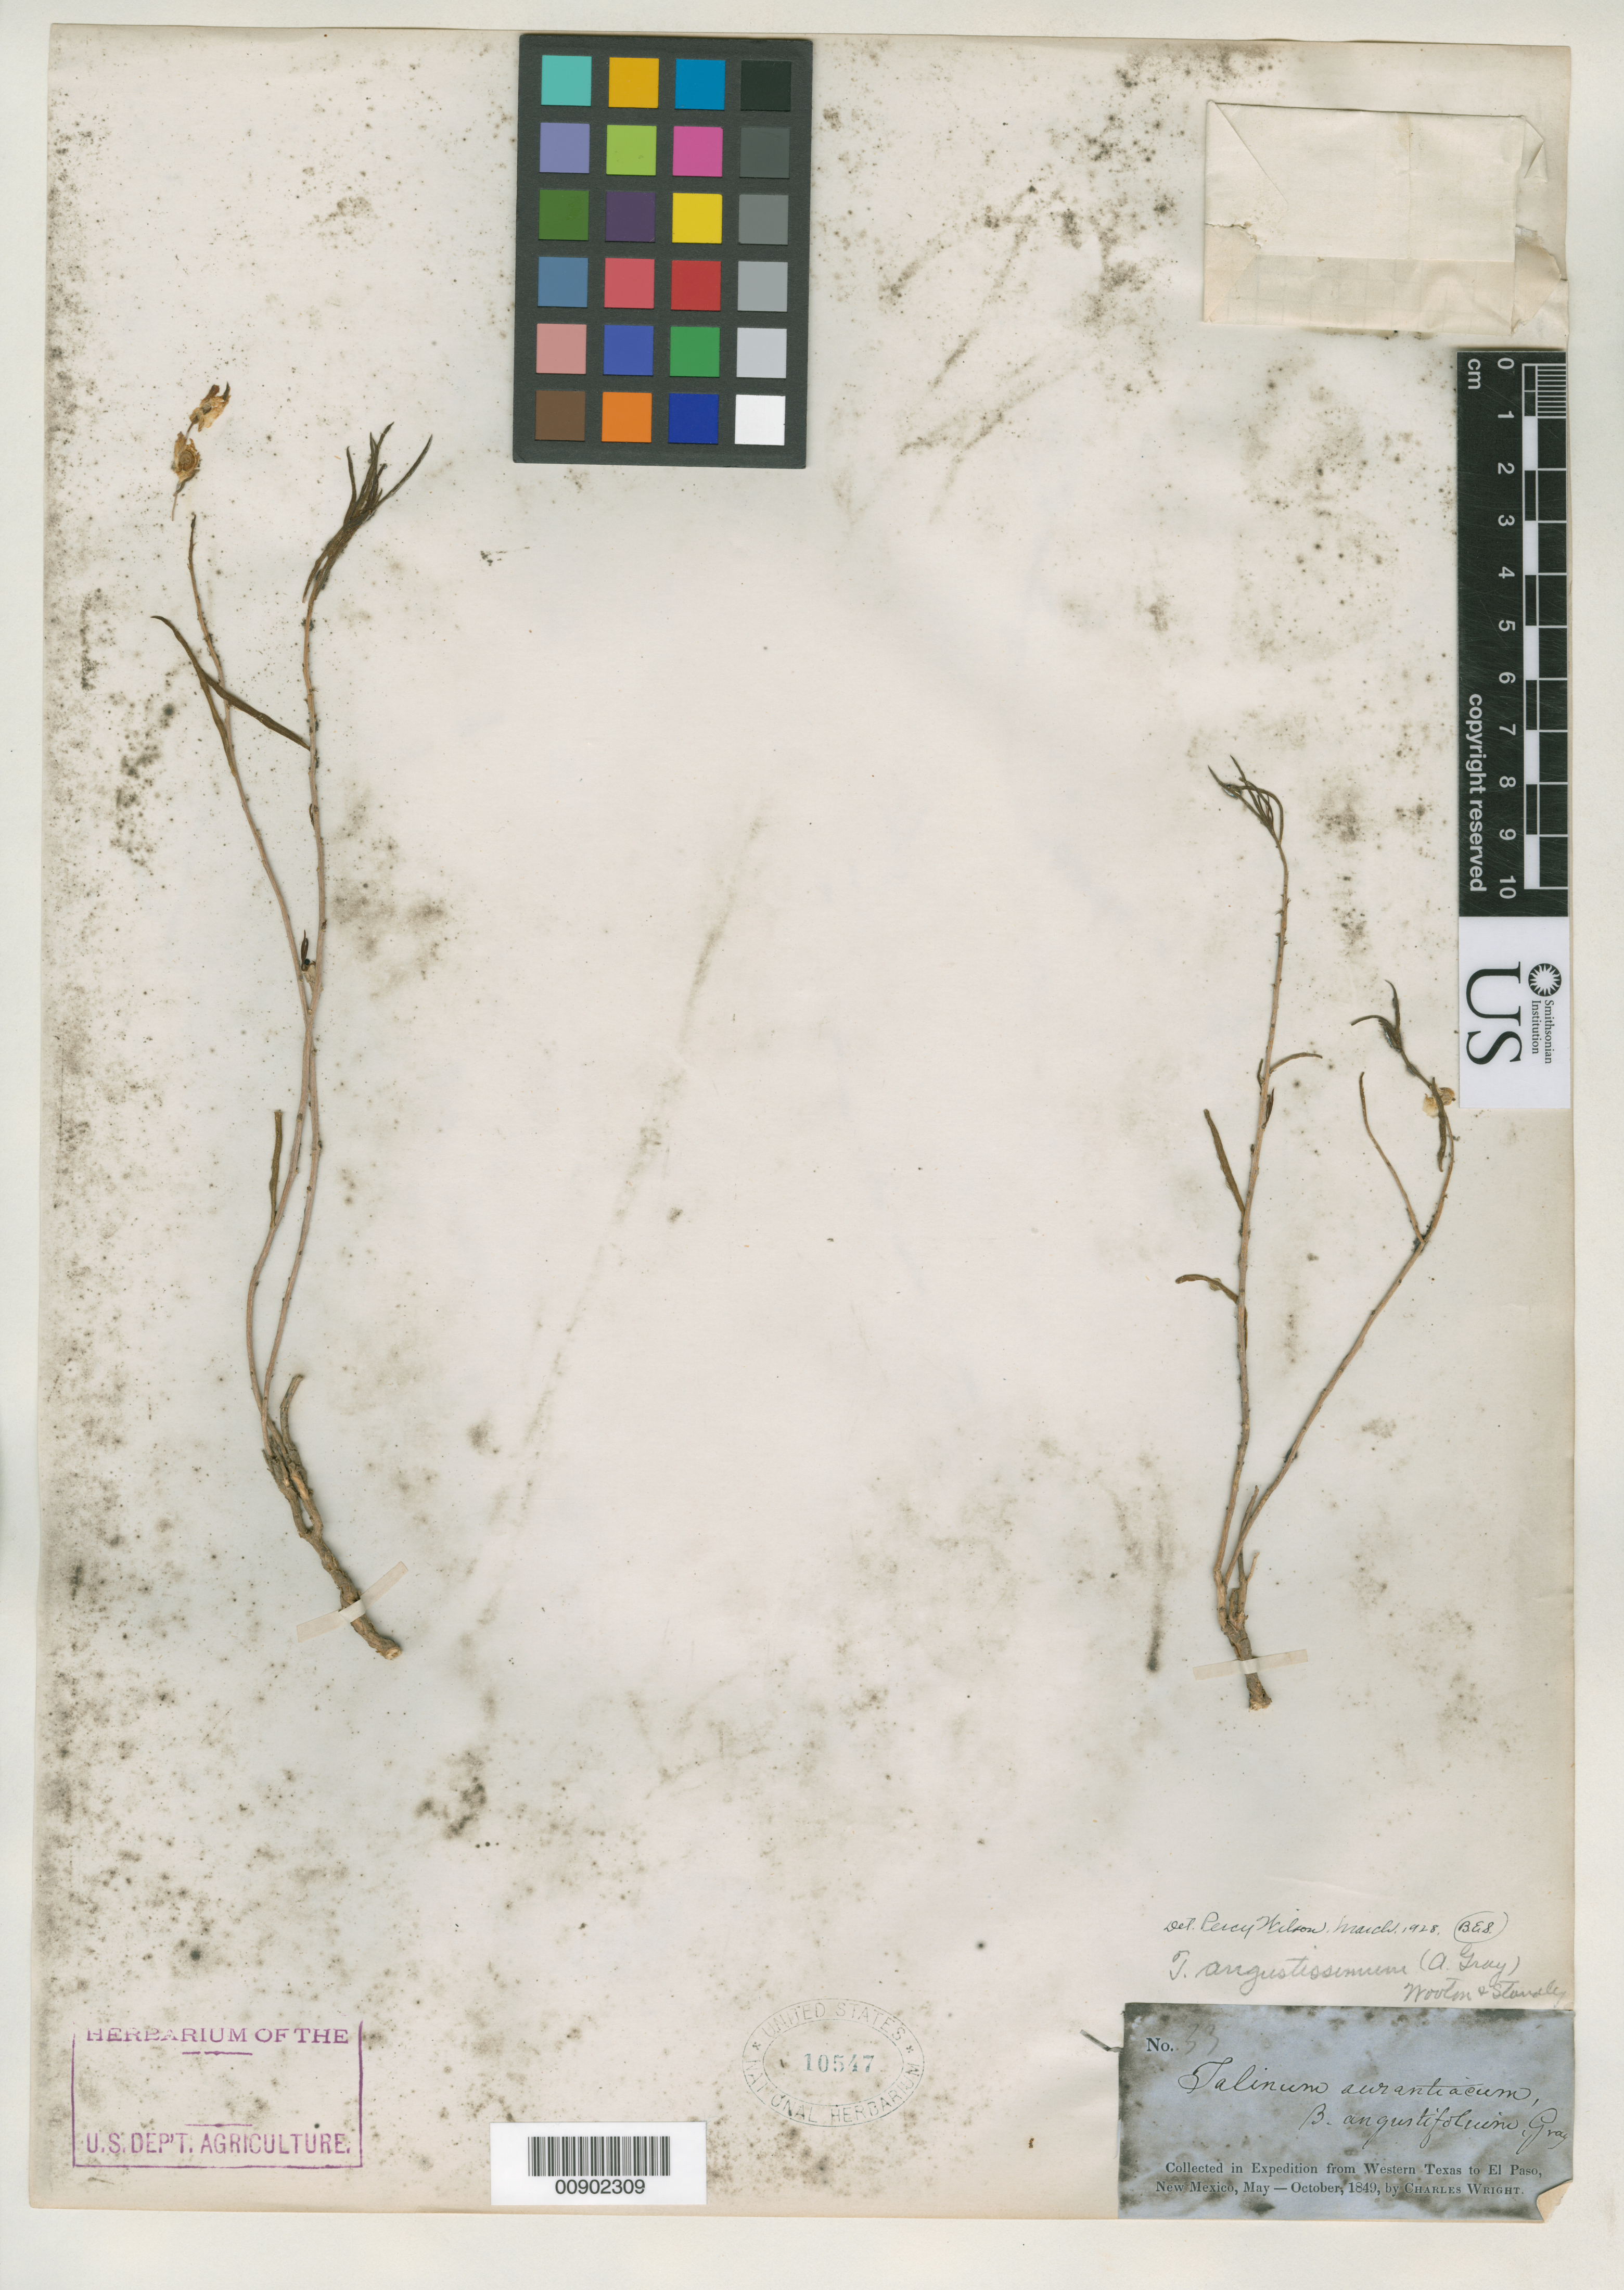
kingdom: Plantae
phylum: Tracheophyta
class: Magnoliopsida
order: Caryophyllales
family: Talinaceae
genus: Talinum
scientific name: Talinum aurantiacum var. angustissimum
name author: Engelm. ex A. Gray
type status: Syntype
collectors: C. Wright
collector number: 33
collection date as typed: May 1849 to -- Oct 1849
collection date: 1849-05/1849-10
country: United States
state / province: Texas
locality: Western Texas to El Paso, New Mexic. [protologue, "Bottoms of Live Oak Creek, and on the San Felipe; July."]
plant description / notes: Currently accepted name as cited by R.W. Kiger, Novon 11: 321 (2001).; Specimens numbered "33" by A. Gray, deposited at GH & US, are definite syntypes of this taxon.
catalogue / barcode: US 10547